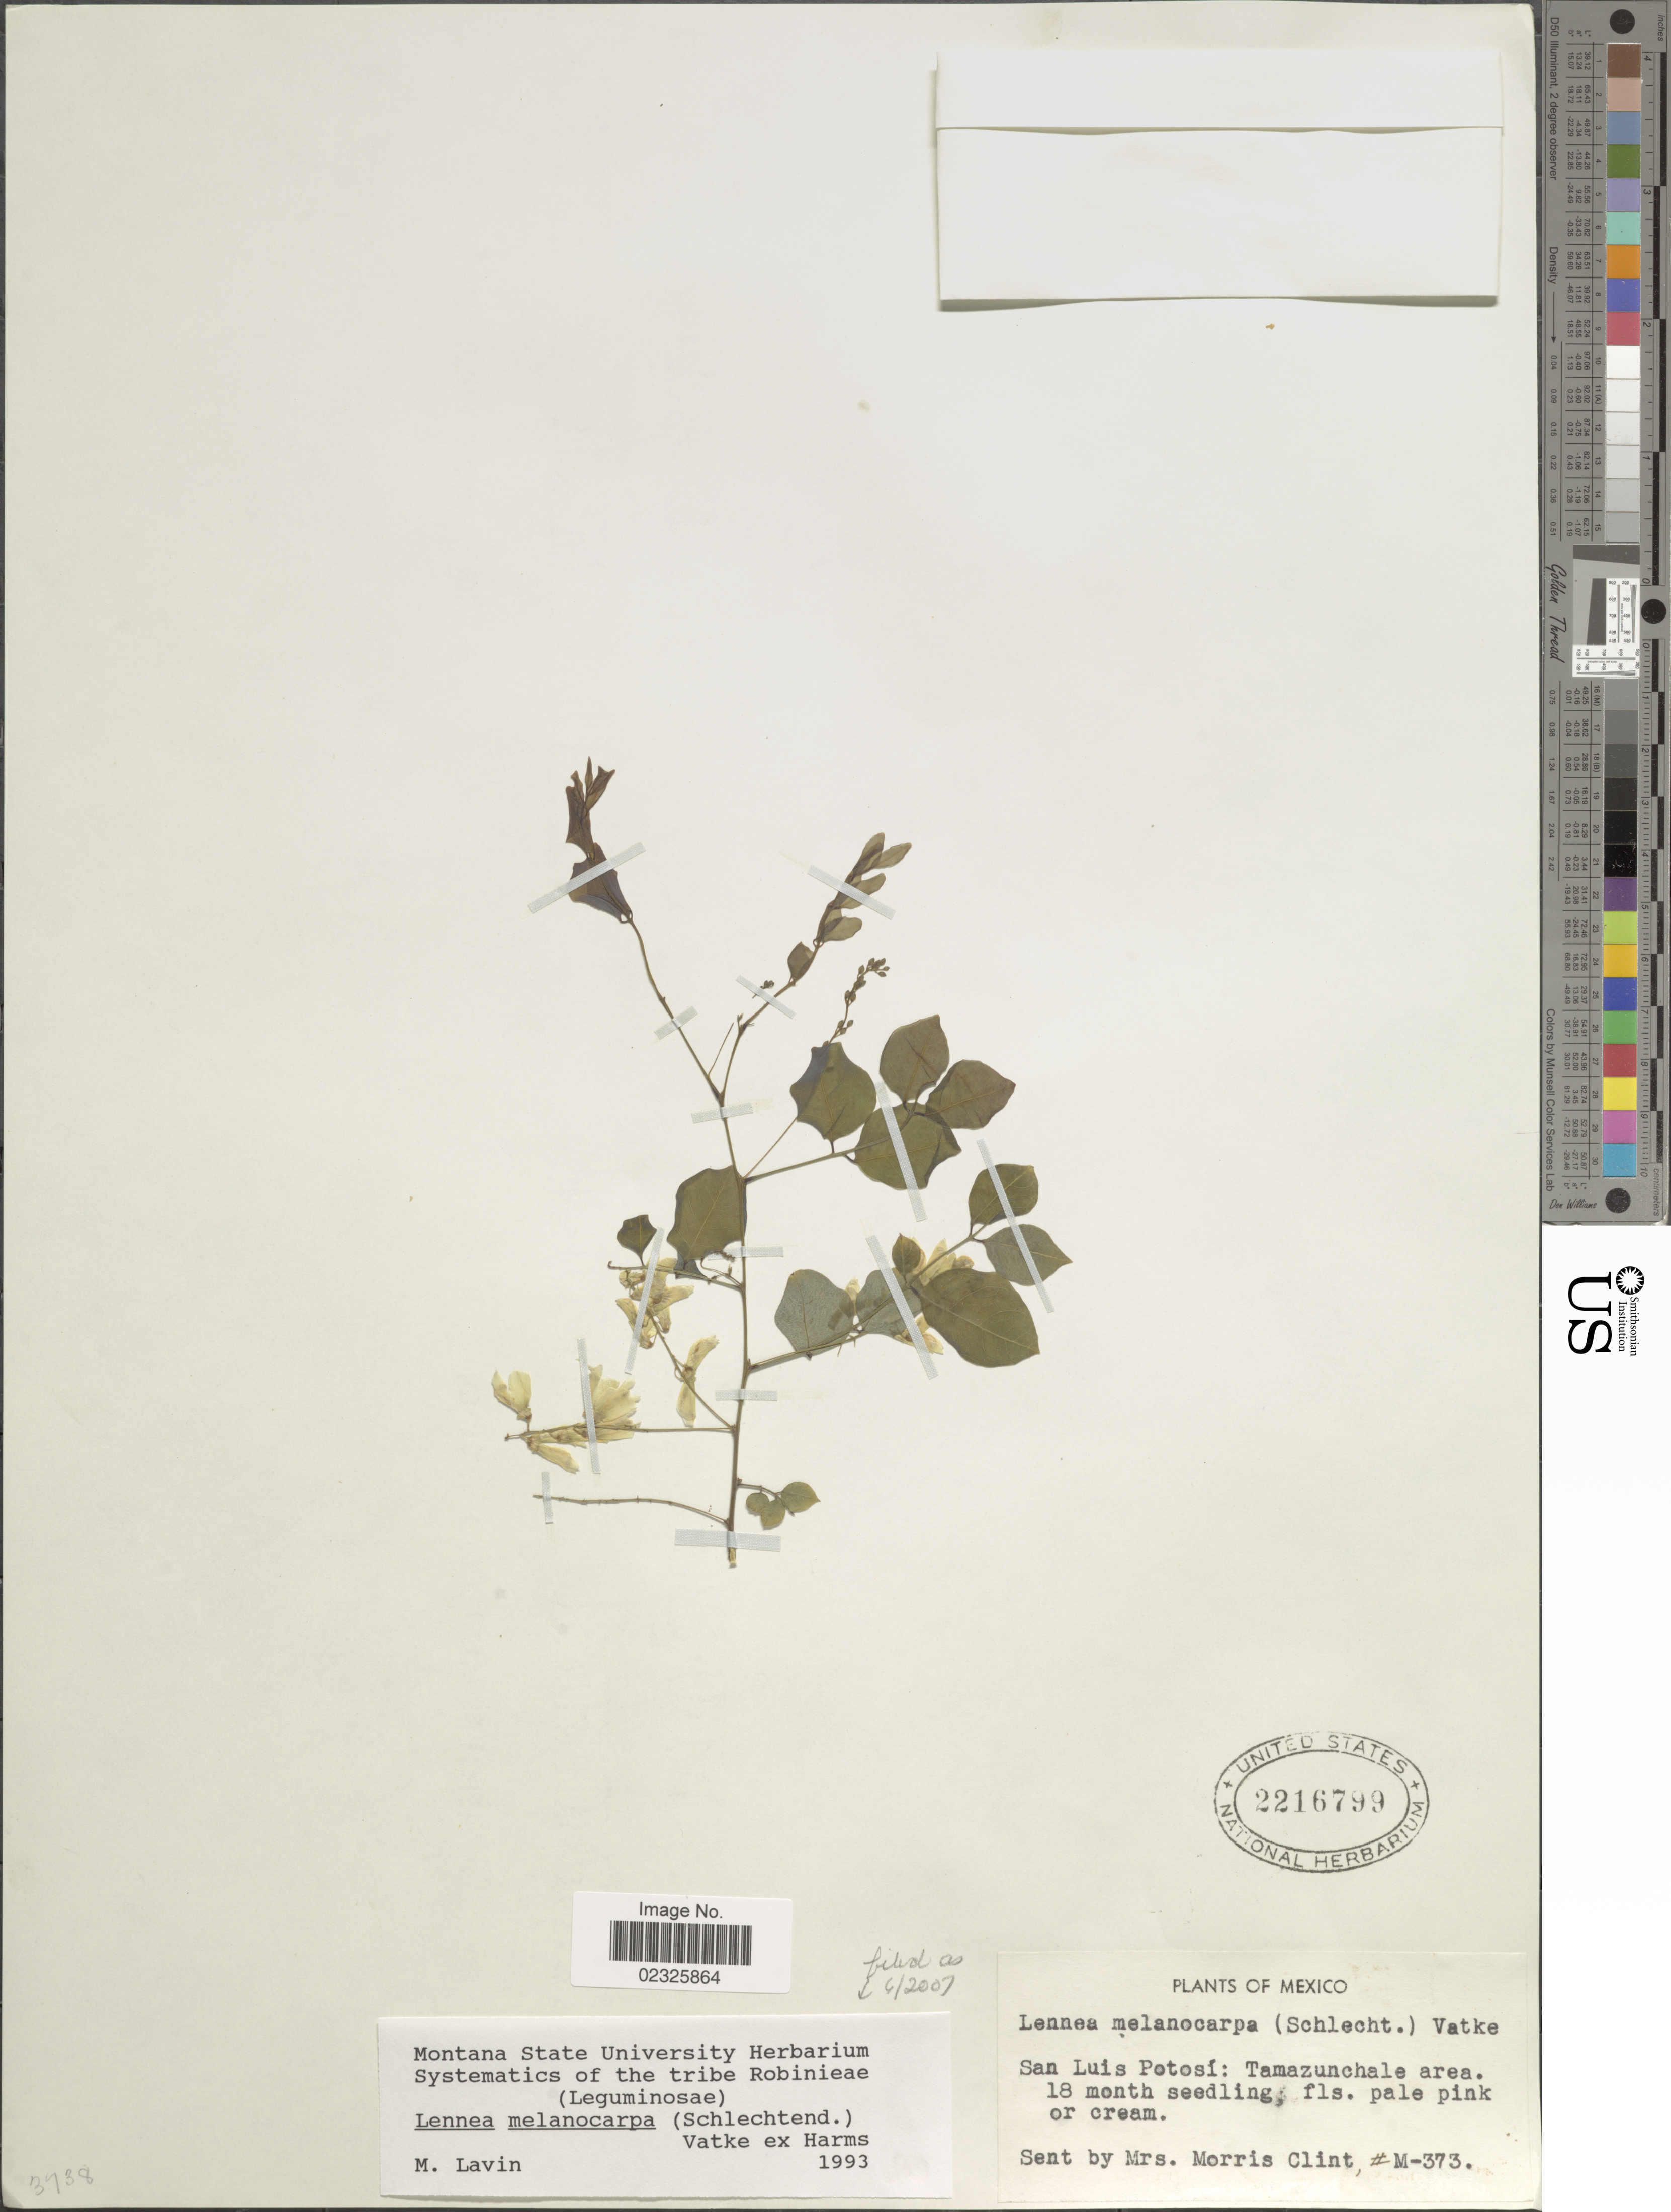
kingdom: Plantae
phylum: Tracheophyta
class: Magnoliopsida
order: Fabales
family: Fabaceae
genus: Lennea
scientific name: Lennea melanocarpa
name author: (Schltdl.) Vatke ex Harms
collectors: M. Clint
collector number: M-373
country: Mexico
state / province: San Luis Potosí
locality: Tamazunchale area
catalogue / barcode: US 2216799